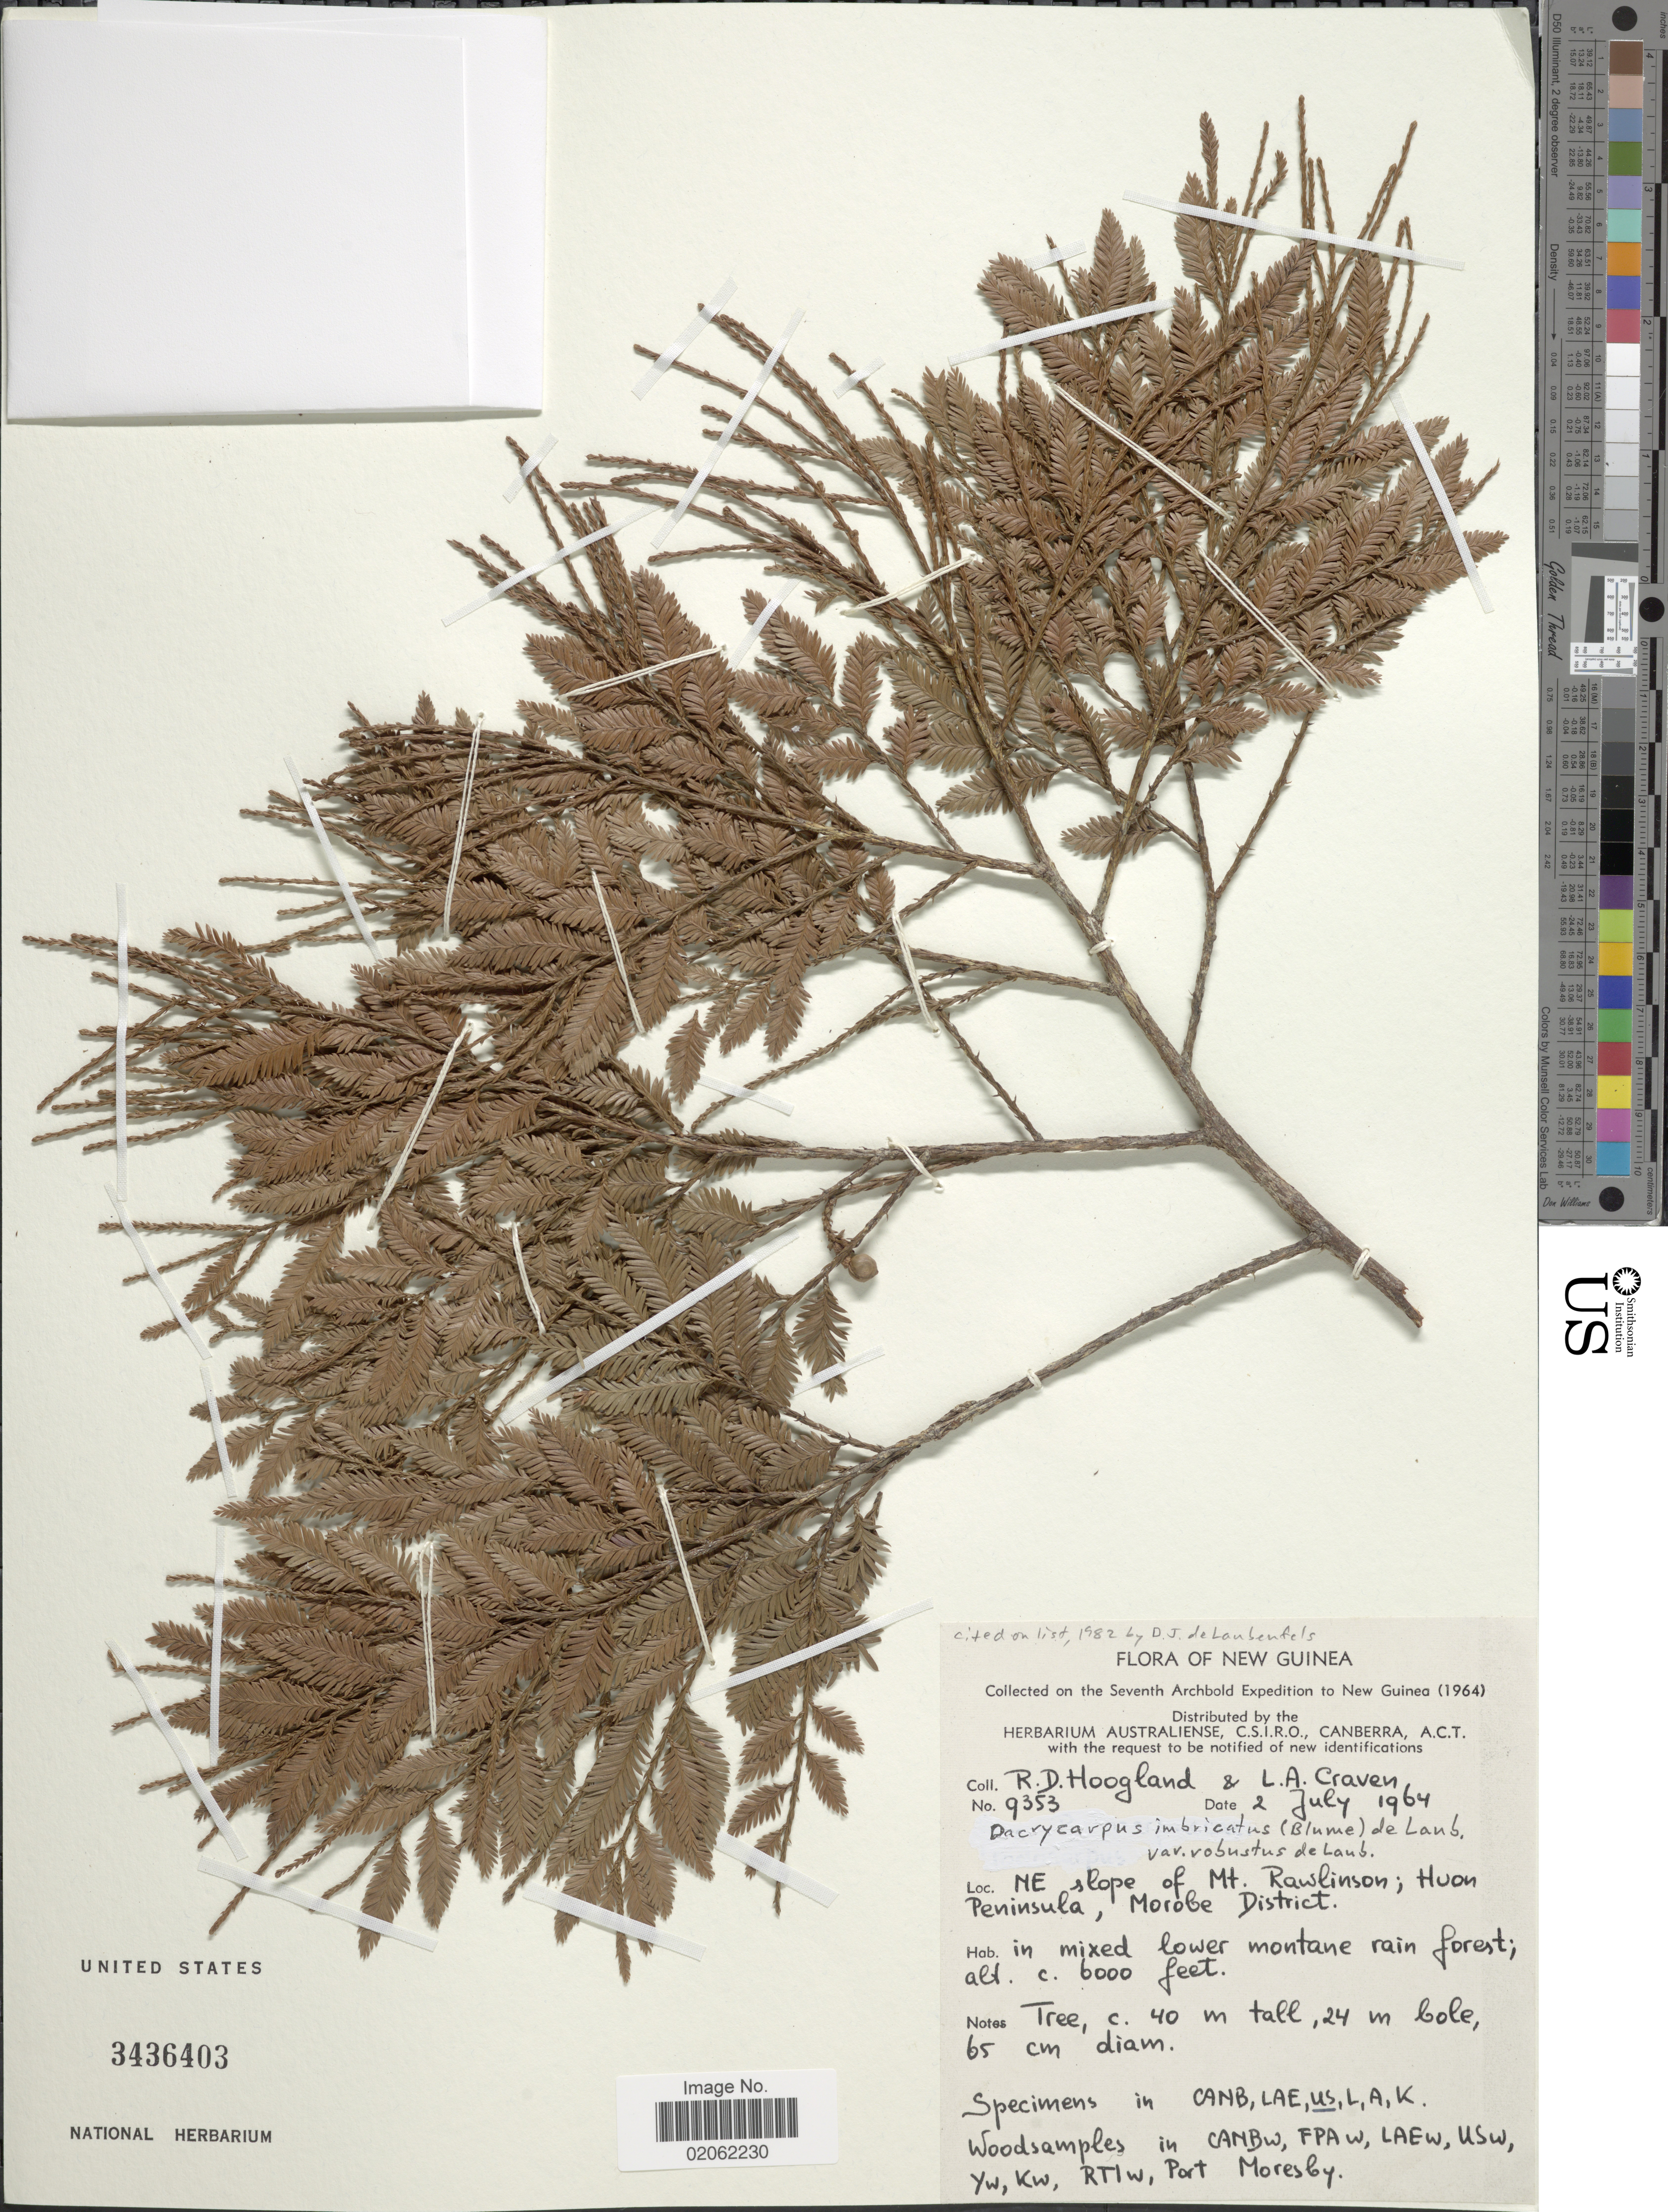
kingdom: Plantae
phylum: Tracheophyta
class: Pinopsida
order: Pinales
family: Podocarpaceae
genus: Dacrycarpus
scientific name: Dacrycarpus imbricatus var. robustus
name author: de Laub.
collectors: R. D. Hoogland & L. A. Craven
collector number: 9353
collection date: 1964-07-02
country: Papua New Guinea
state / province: Morobe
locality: New Guinea, NE slope of Mt Rawlinson; Huon Peninsula, Morobe District; in mixed lower montane rain forest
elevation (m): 1829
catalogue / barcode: US 3436403